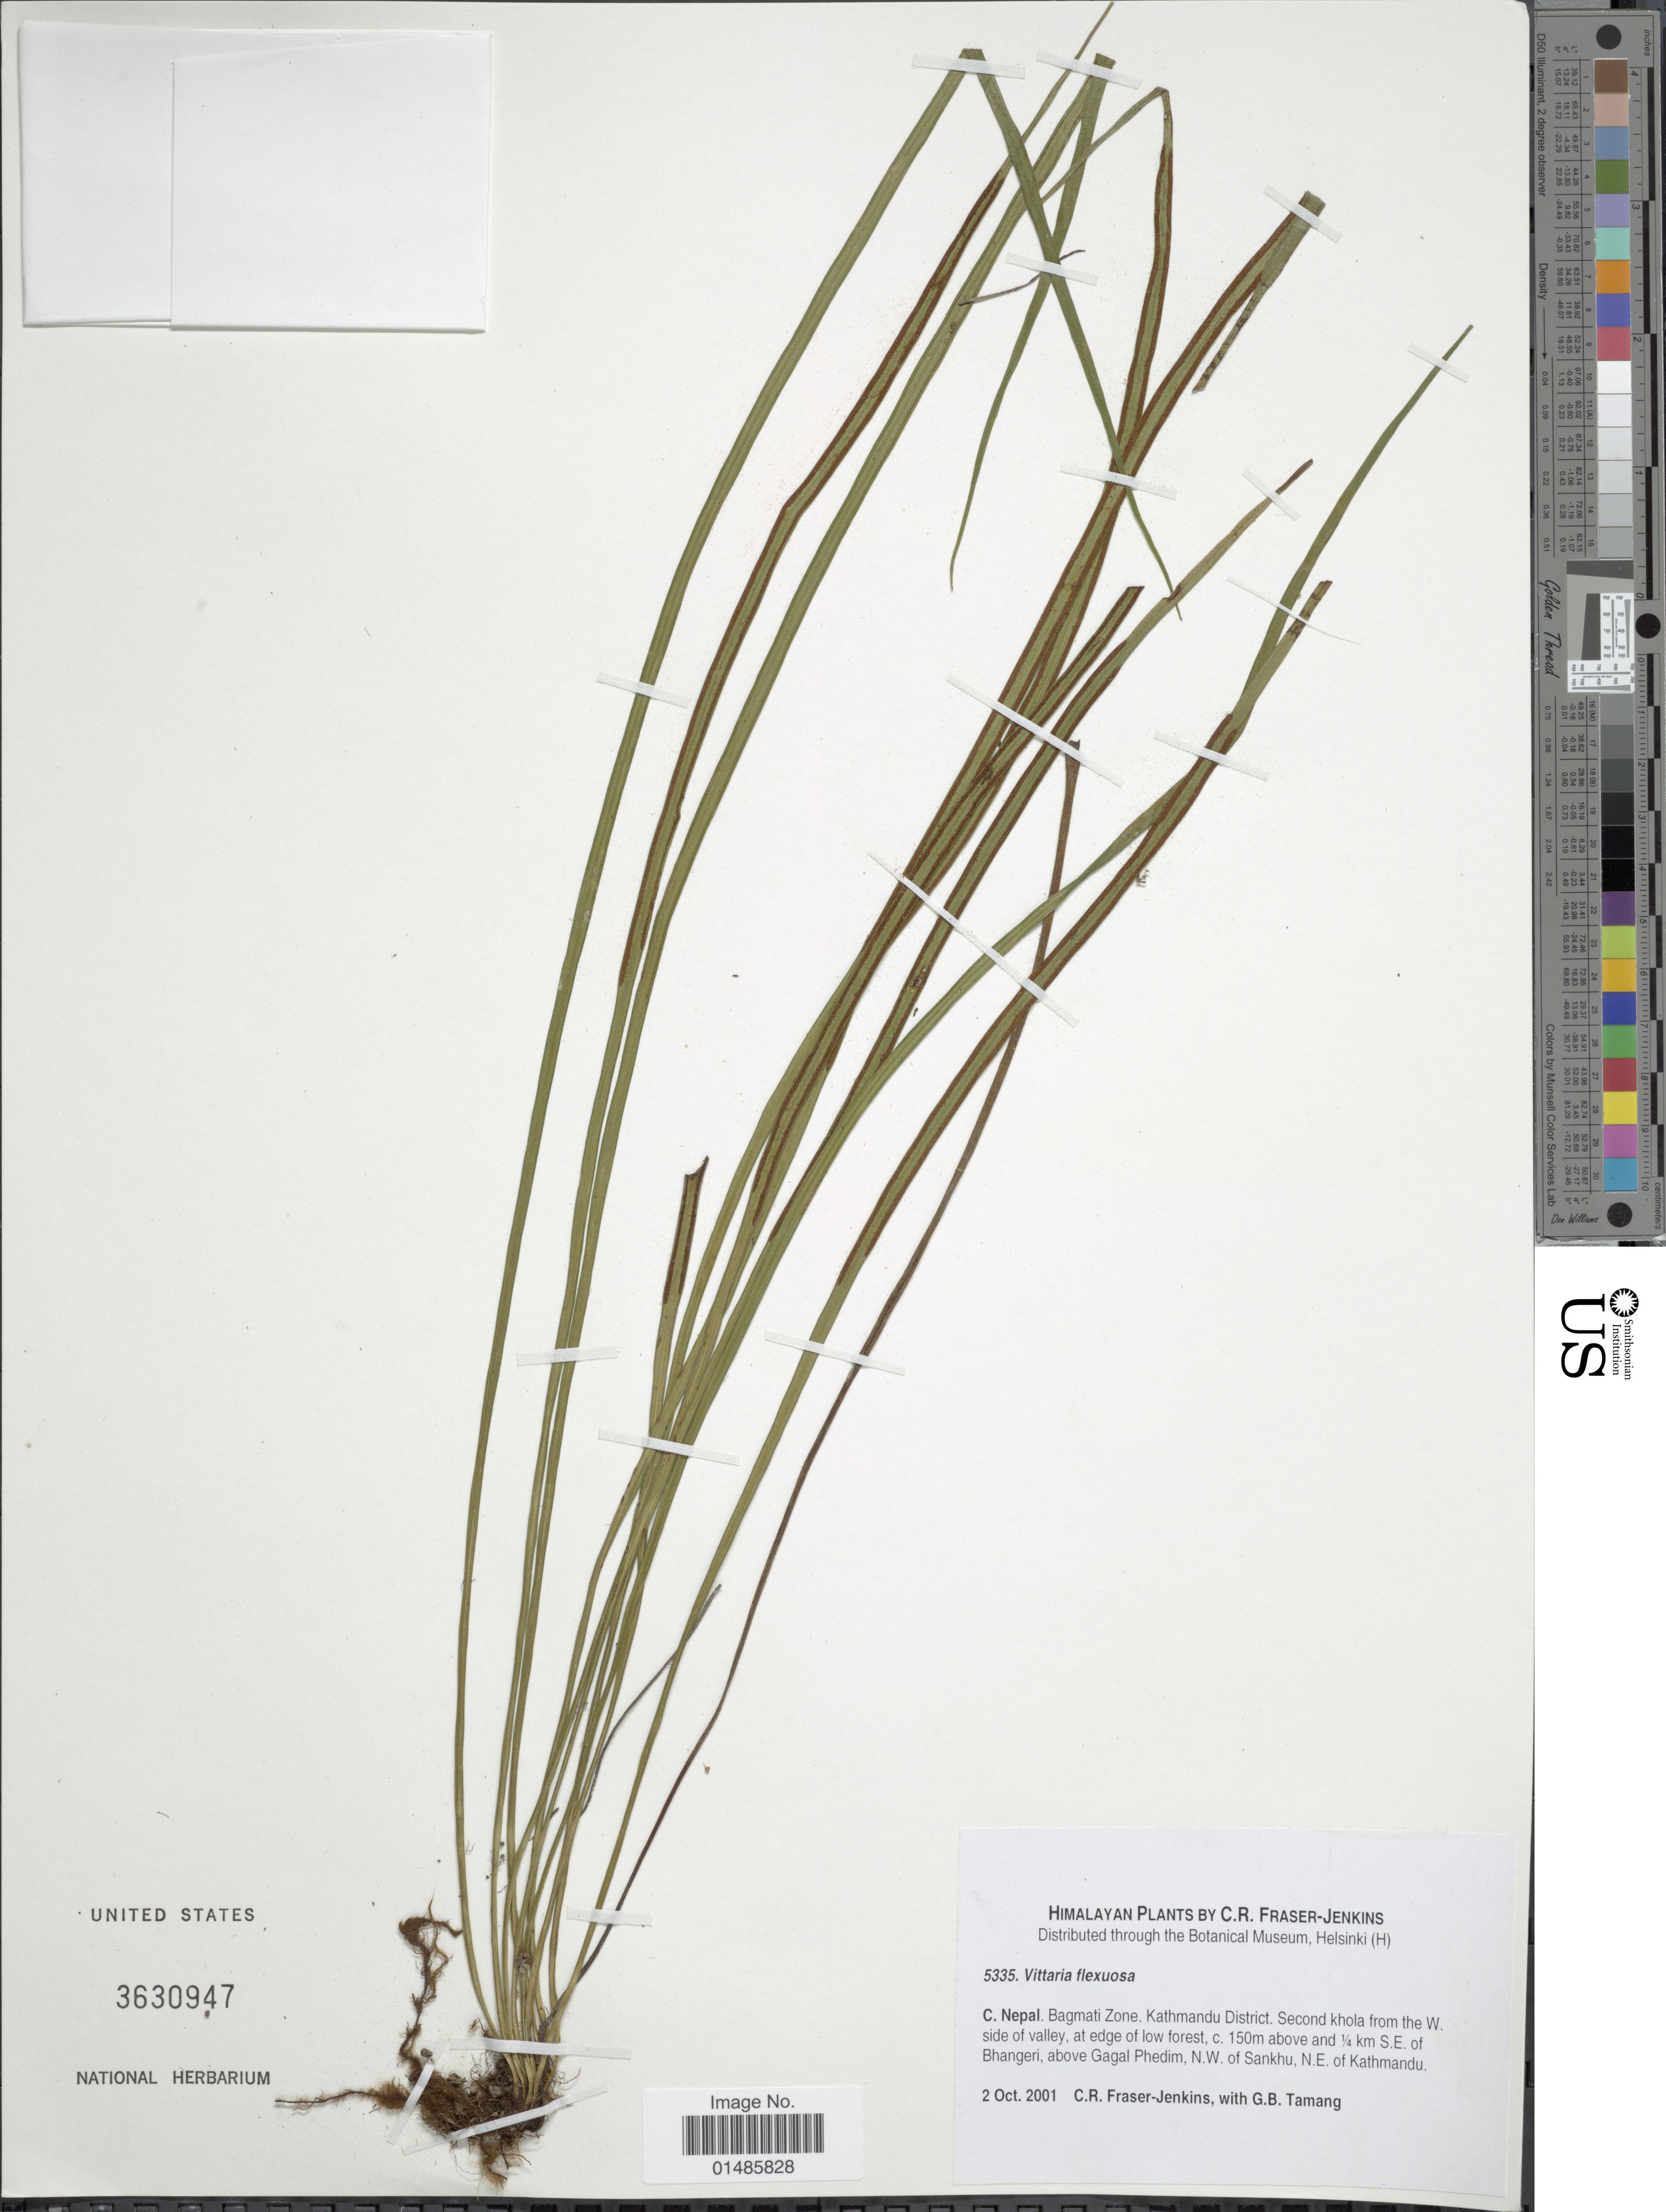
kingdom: Plantae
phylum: Tracheophyta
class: Polypodiopsida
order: Polypodiales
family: Pteridaceae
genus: Haplopteris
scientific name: Haplopteris flexuosa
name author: (Fée) E.H. Crane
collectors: C. R. Fraser-Jenkins & G. Tamang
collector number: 5335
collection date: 2001-10-02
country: Nepal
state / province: Bagmati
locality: C. Nepal. Bagmati Zone. Kathmandu District. Second khola from the W. side of valley, at edge of low forest, c. 150m above and ¼ km S.E. of Bhangeri, above Gagal Phedim, N.W. of Sankhu, N.E. of Kathmandu. Himalayan plants.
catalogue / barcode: US 3630947